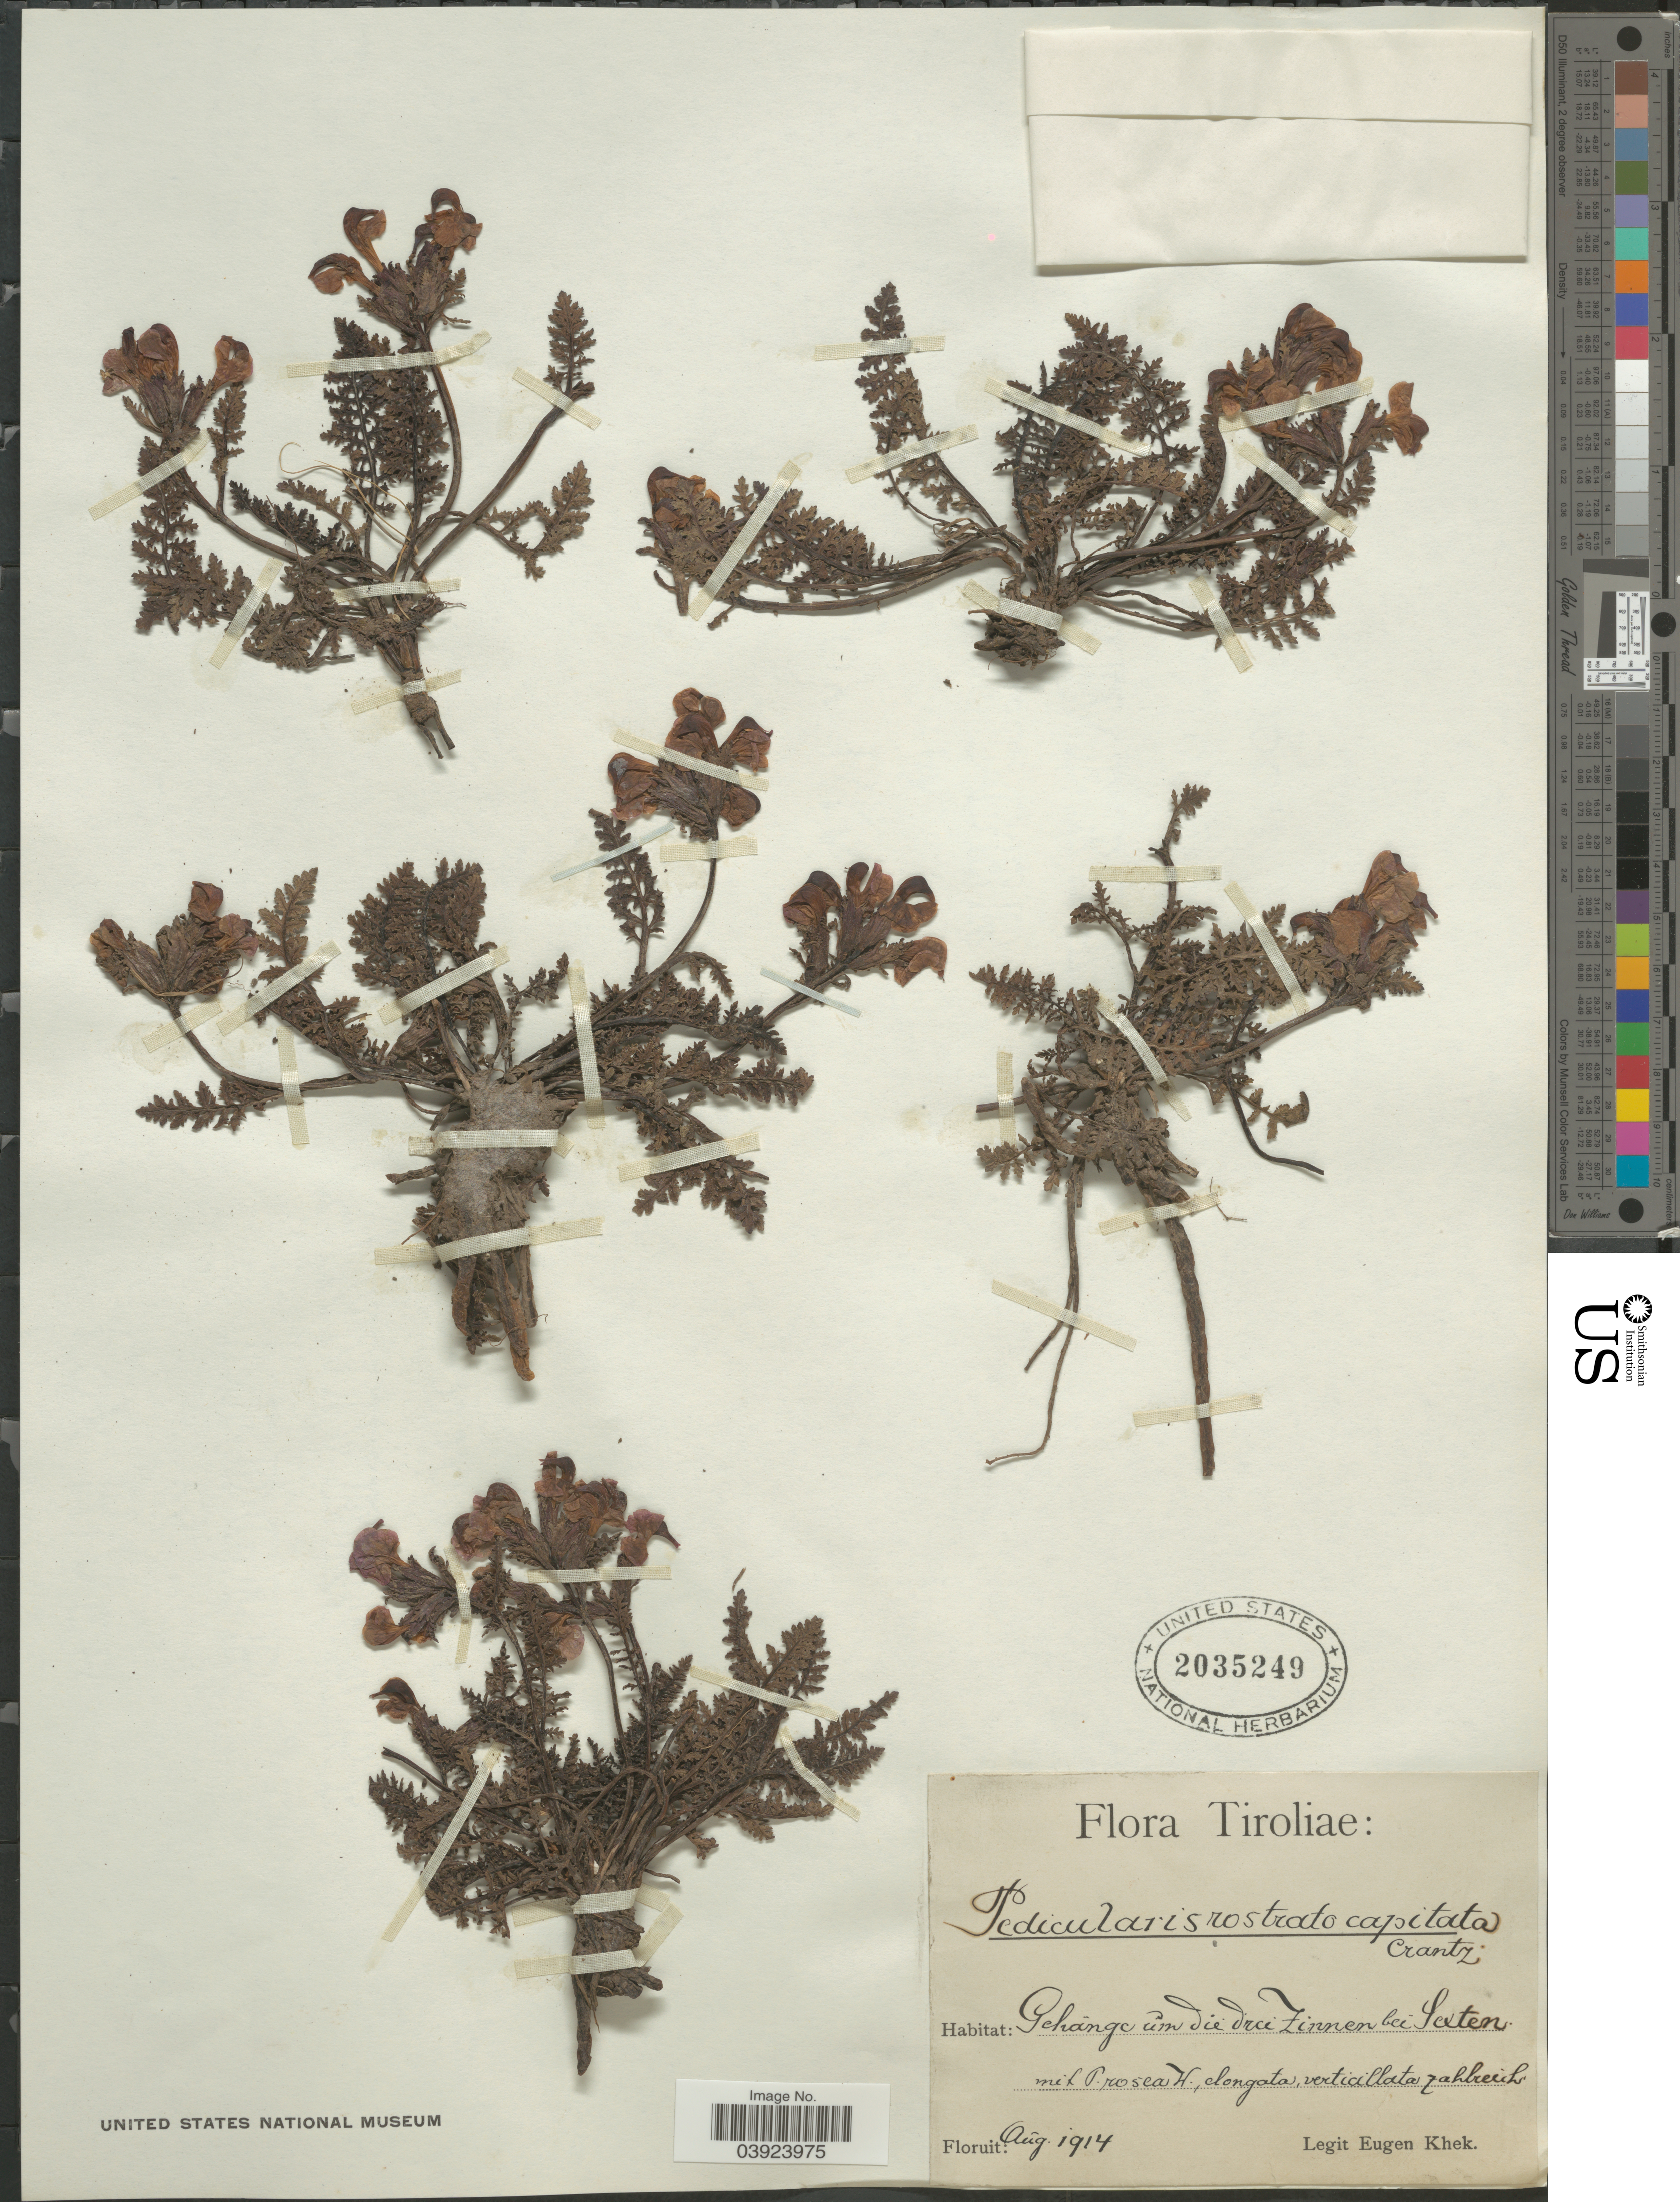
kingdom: Plantae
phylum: Tracheophyta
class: Magnoliopsida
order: Lamiales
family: Orobanchaceae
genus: Pedicularis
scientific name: Pedicularis rostratocapitata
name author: Crantz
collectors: E. J. Khek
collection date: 1914-08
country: Austria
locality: Tiroliae. Pehange um du drce Zinnen bei Sexten.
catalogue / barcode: US 2035249